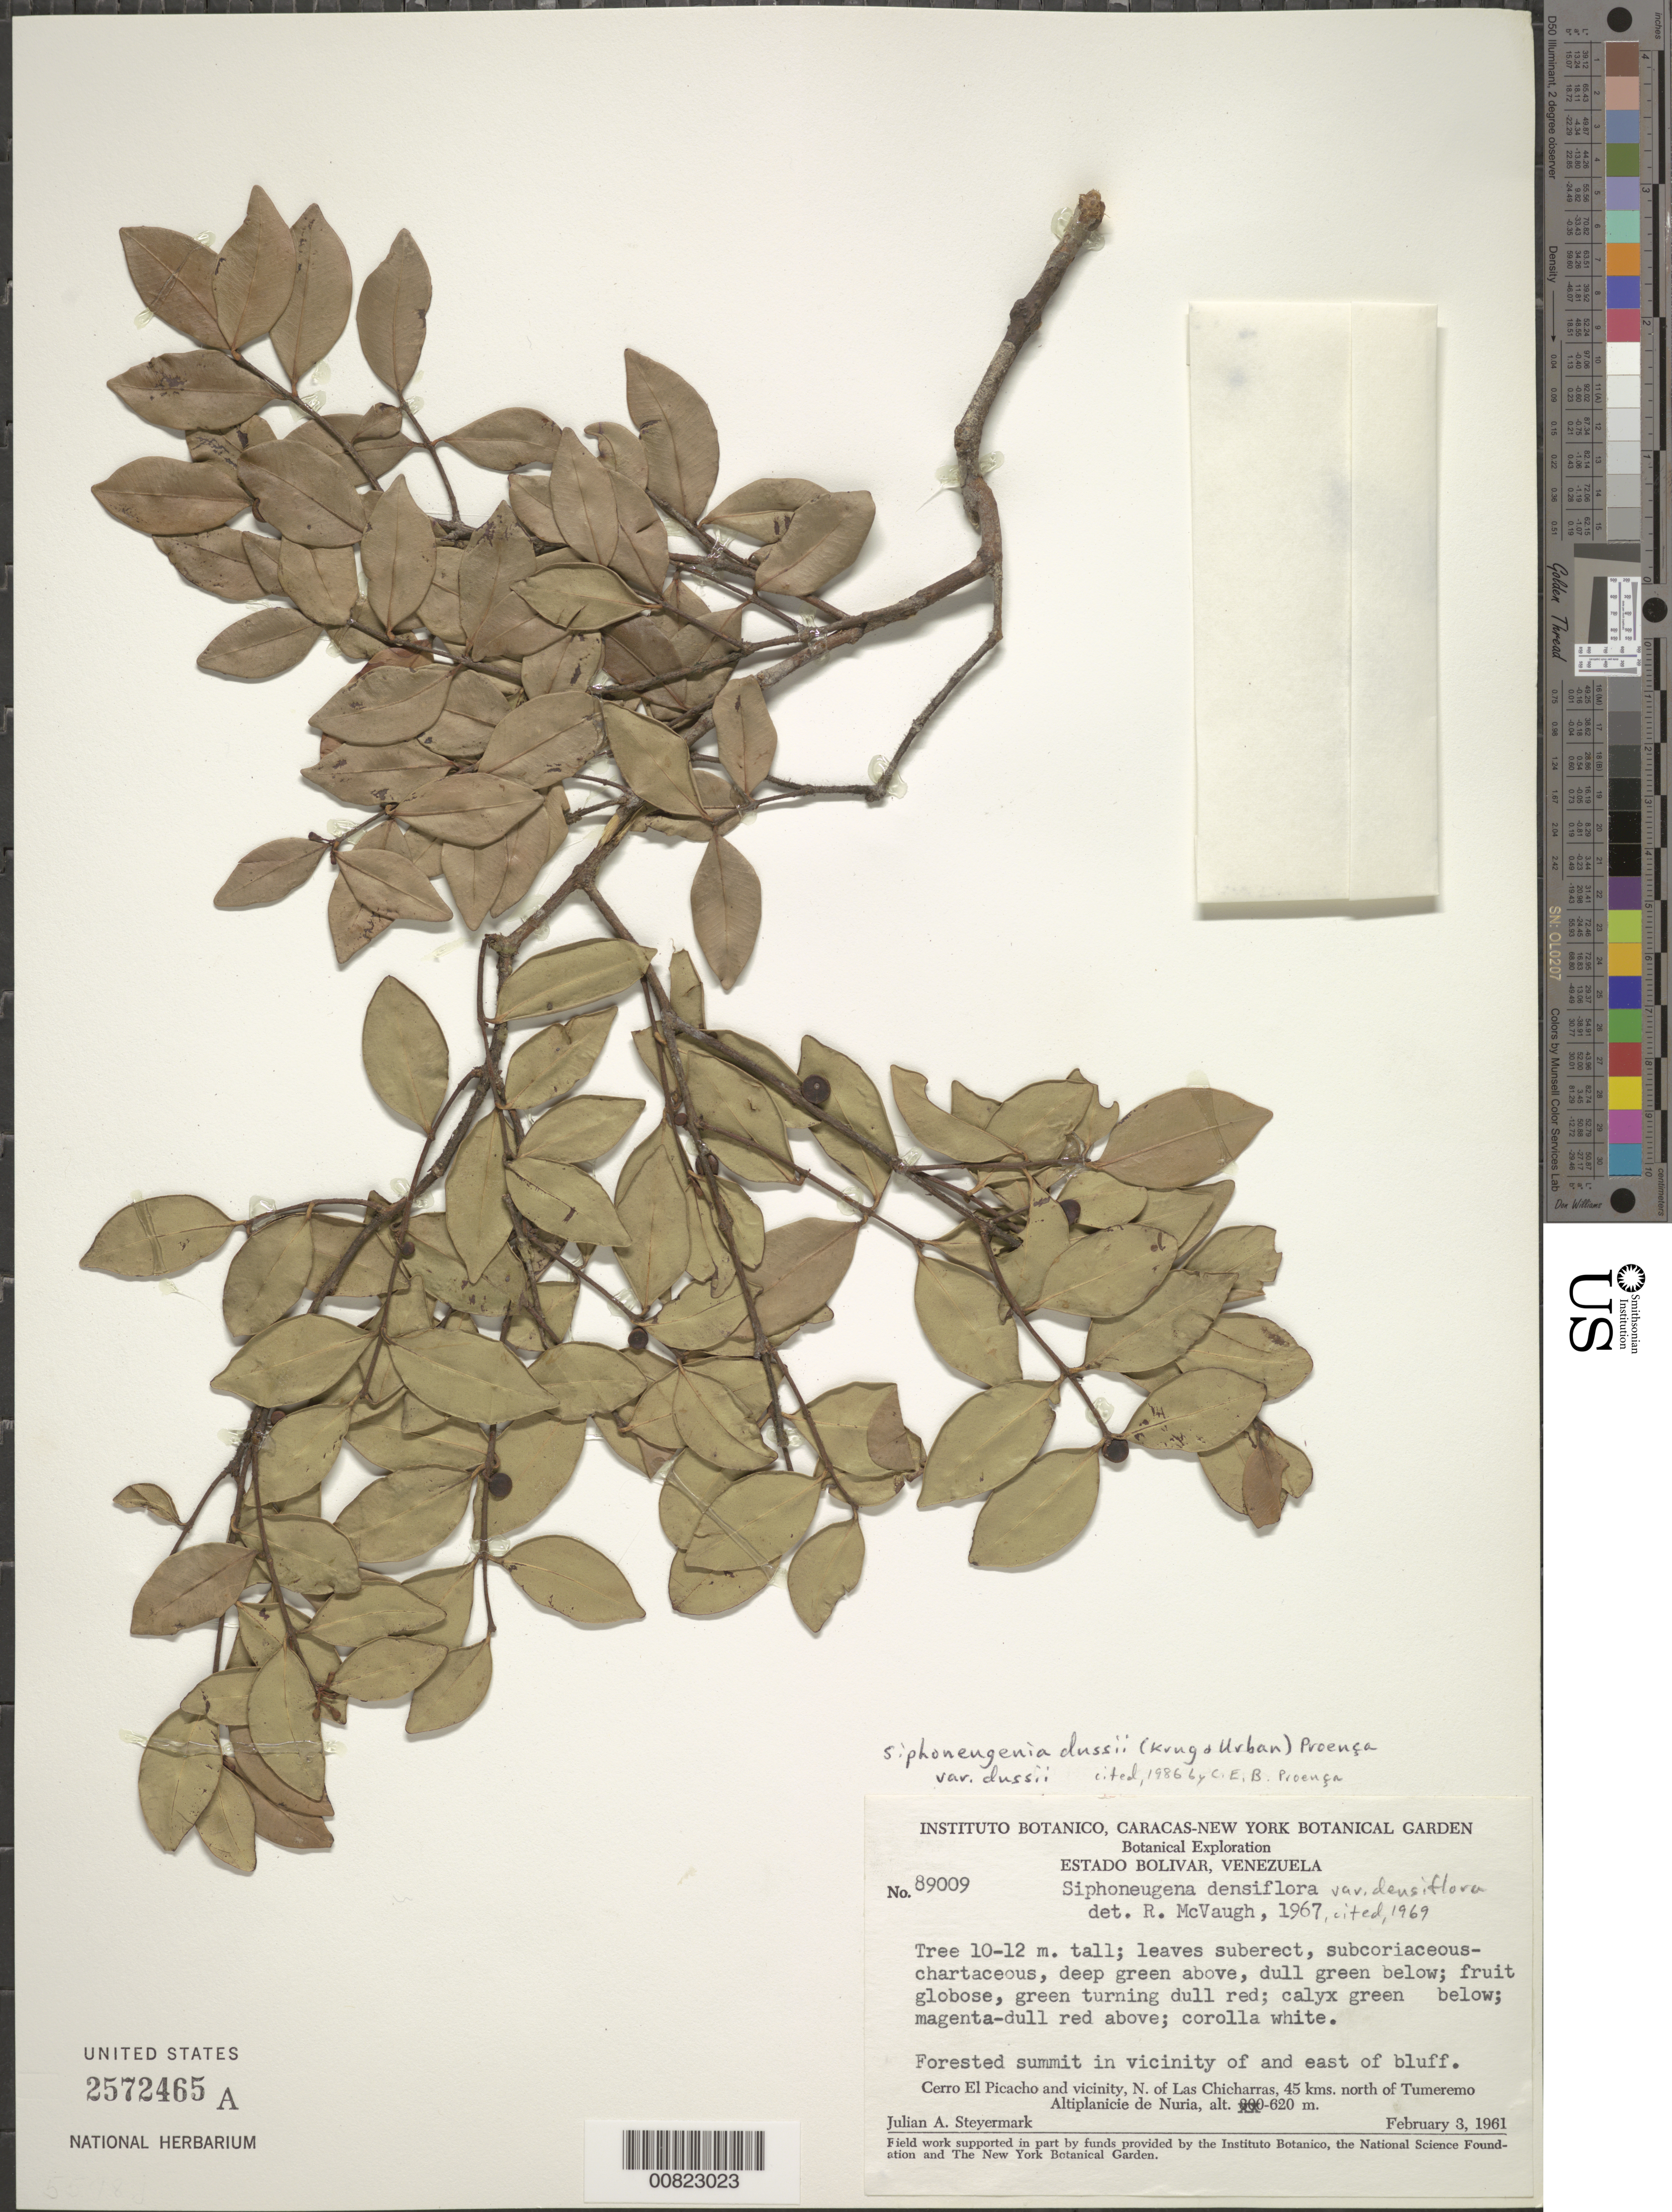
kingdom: Plantae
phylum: Tracheophyta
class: Magnoliopsida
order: Myrtales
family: Myrtaceae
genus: Siphoneugena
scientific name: Siphoneugena dussii var. dussii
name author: (Krug & Urb.) Proença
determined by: Proença, C. E. B.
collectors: J. Steyermark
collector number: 89009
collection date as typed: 3-Feb-61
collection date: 1961-02-03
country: Venezuela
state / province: Bolívar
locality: Cerro El Picacho, N of Las Chicharras, 45 km N of Tumeremo, Altiplanicie de Nuria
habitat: Forested summit in vicinity of and east of bluff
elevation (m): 620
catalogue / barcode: US 2572465A